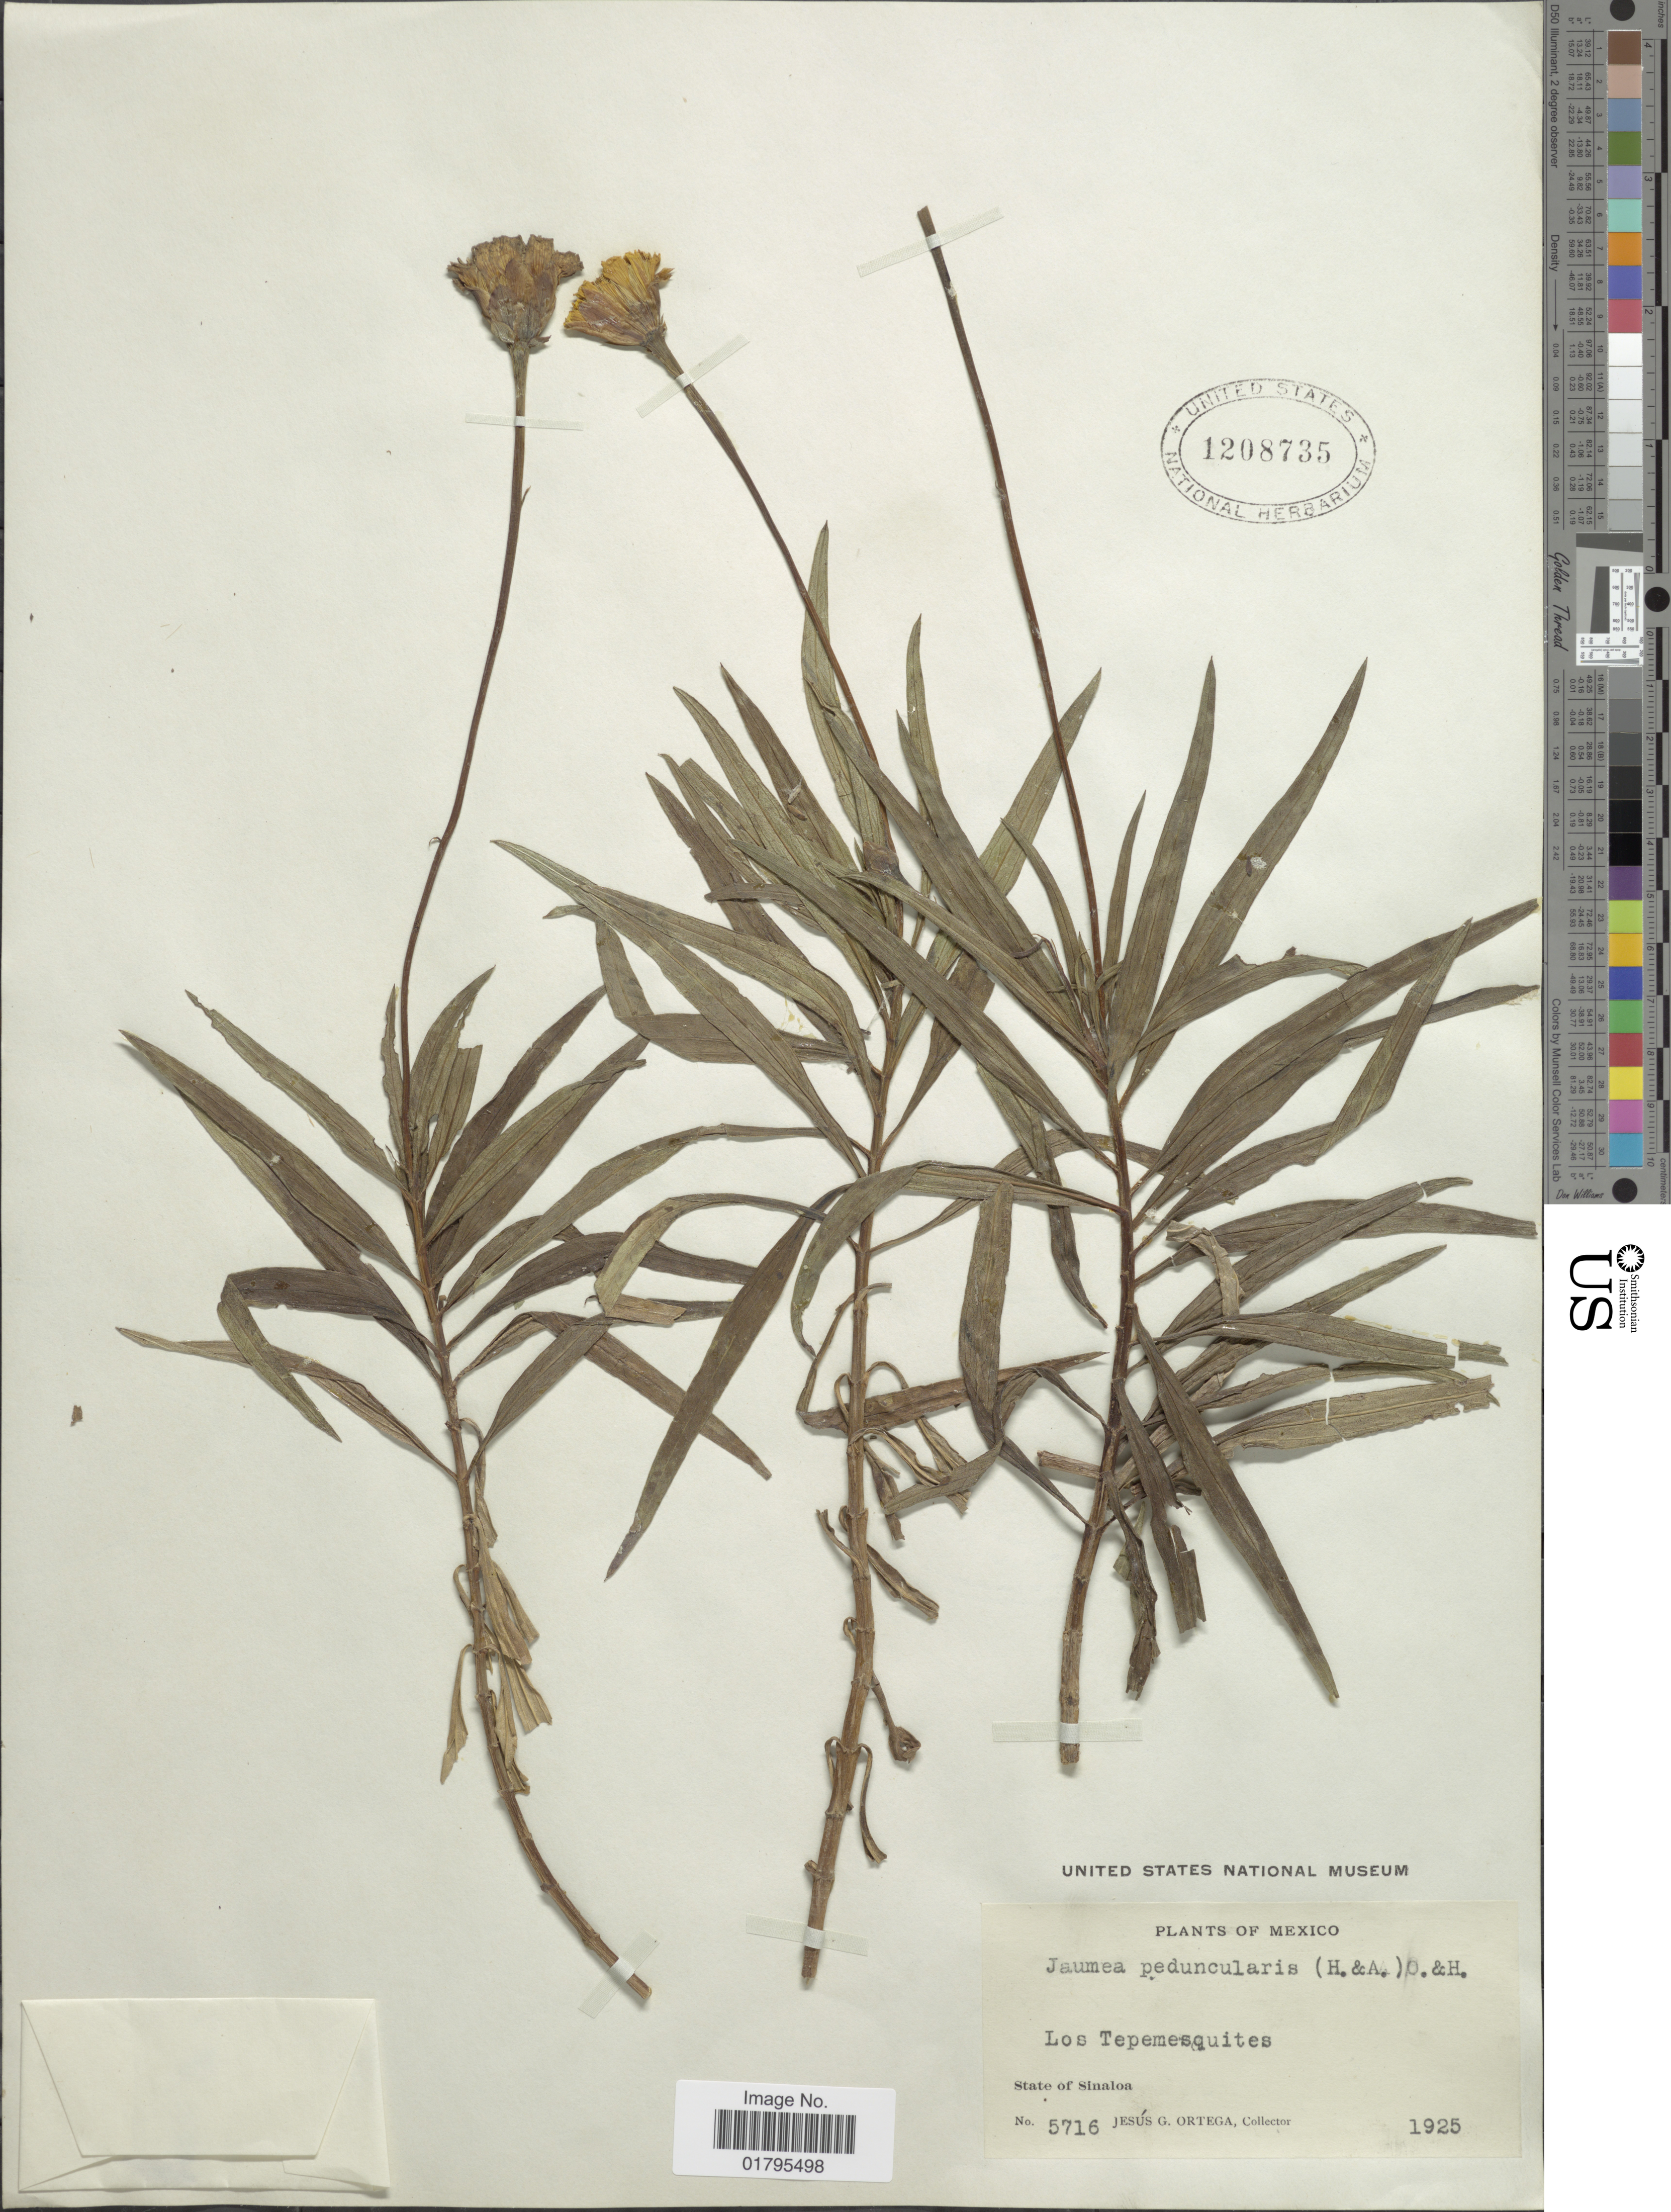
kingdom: Plantae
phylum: Tracheophyta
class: Magnoliopsida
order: Asterales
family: Asteraceae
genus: Jaumea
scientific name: Jaumea peduncularis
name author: (Hook.) Benth. & Hook. f. ex Oliv.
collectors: J. Ortega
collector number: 5716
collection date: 1925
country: Mexico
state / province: Sinaloa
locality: Los Tepemesquites, State of Sinaloa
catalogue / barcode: US 1208735